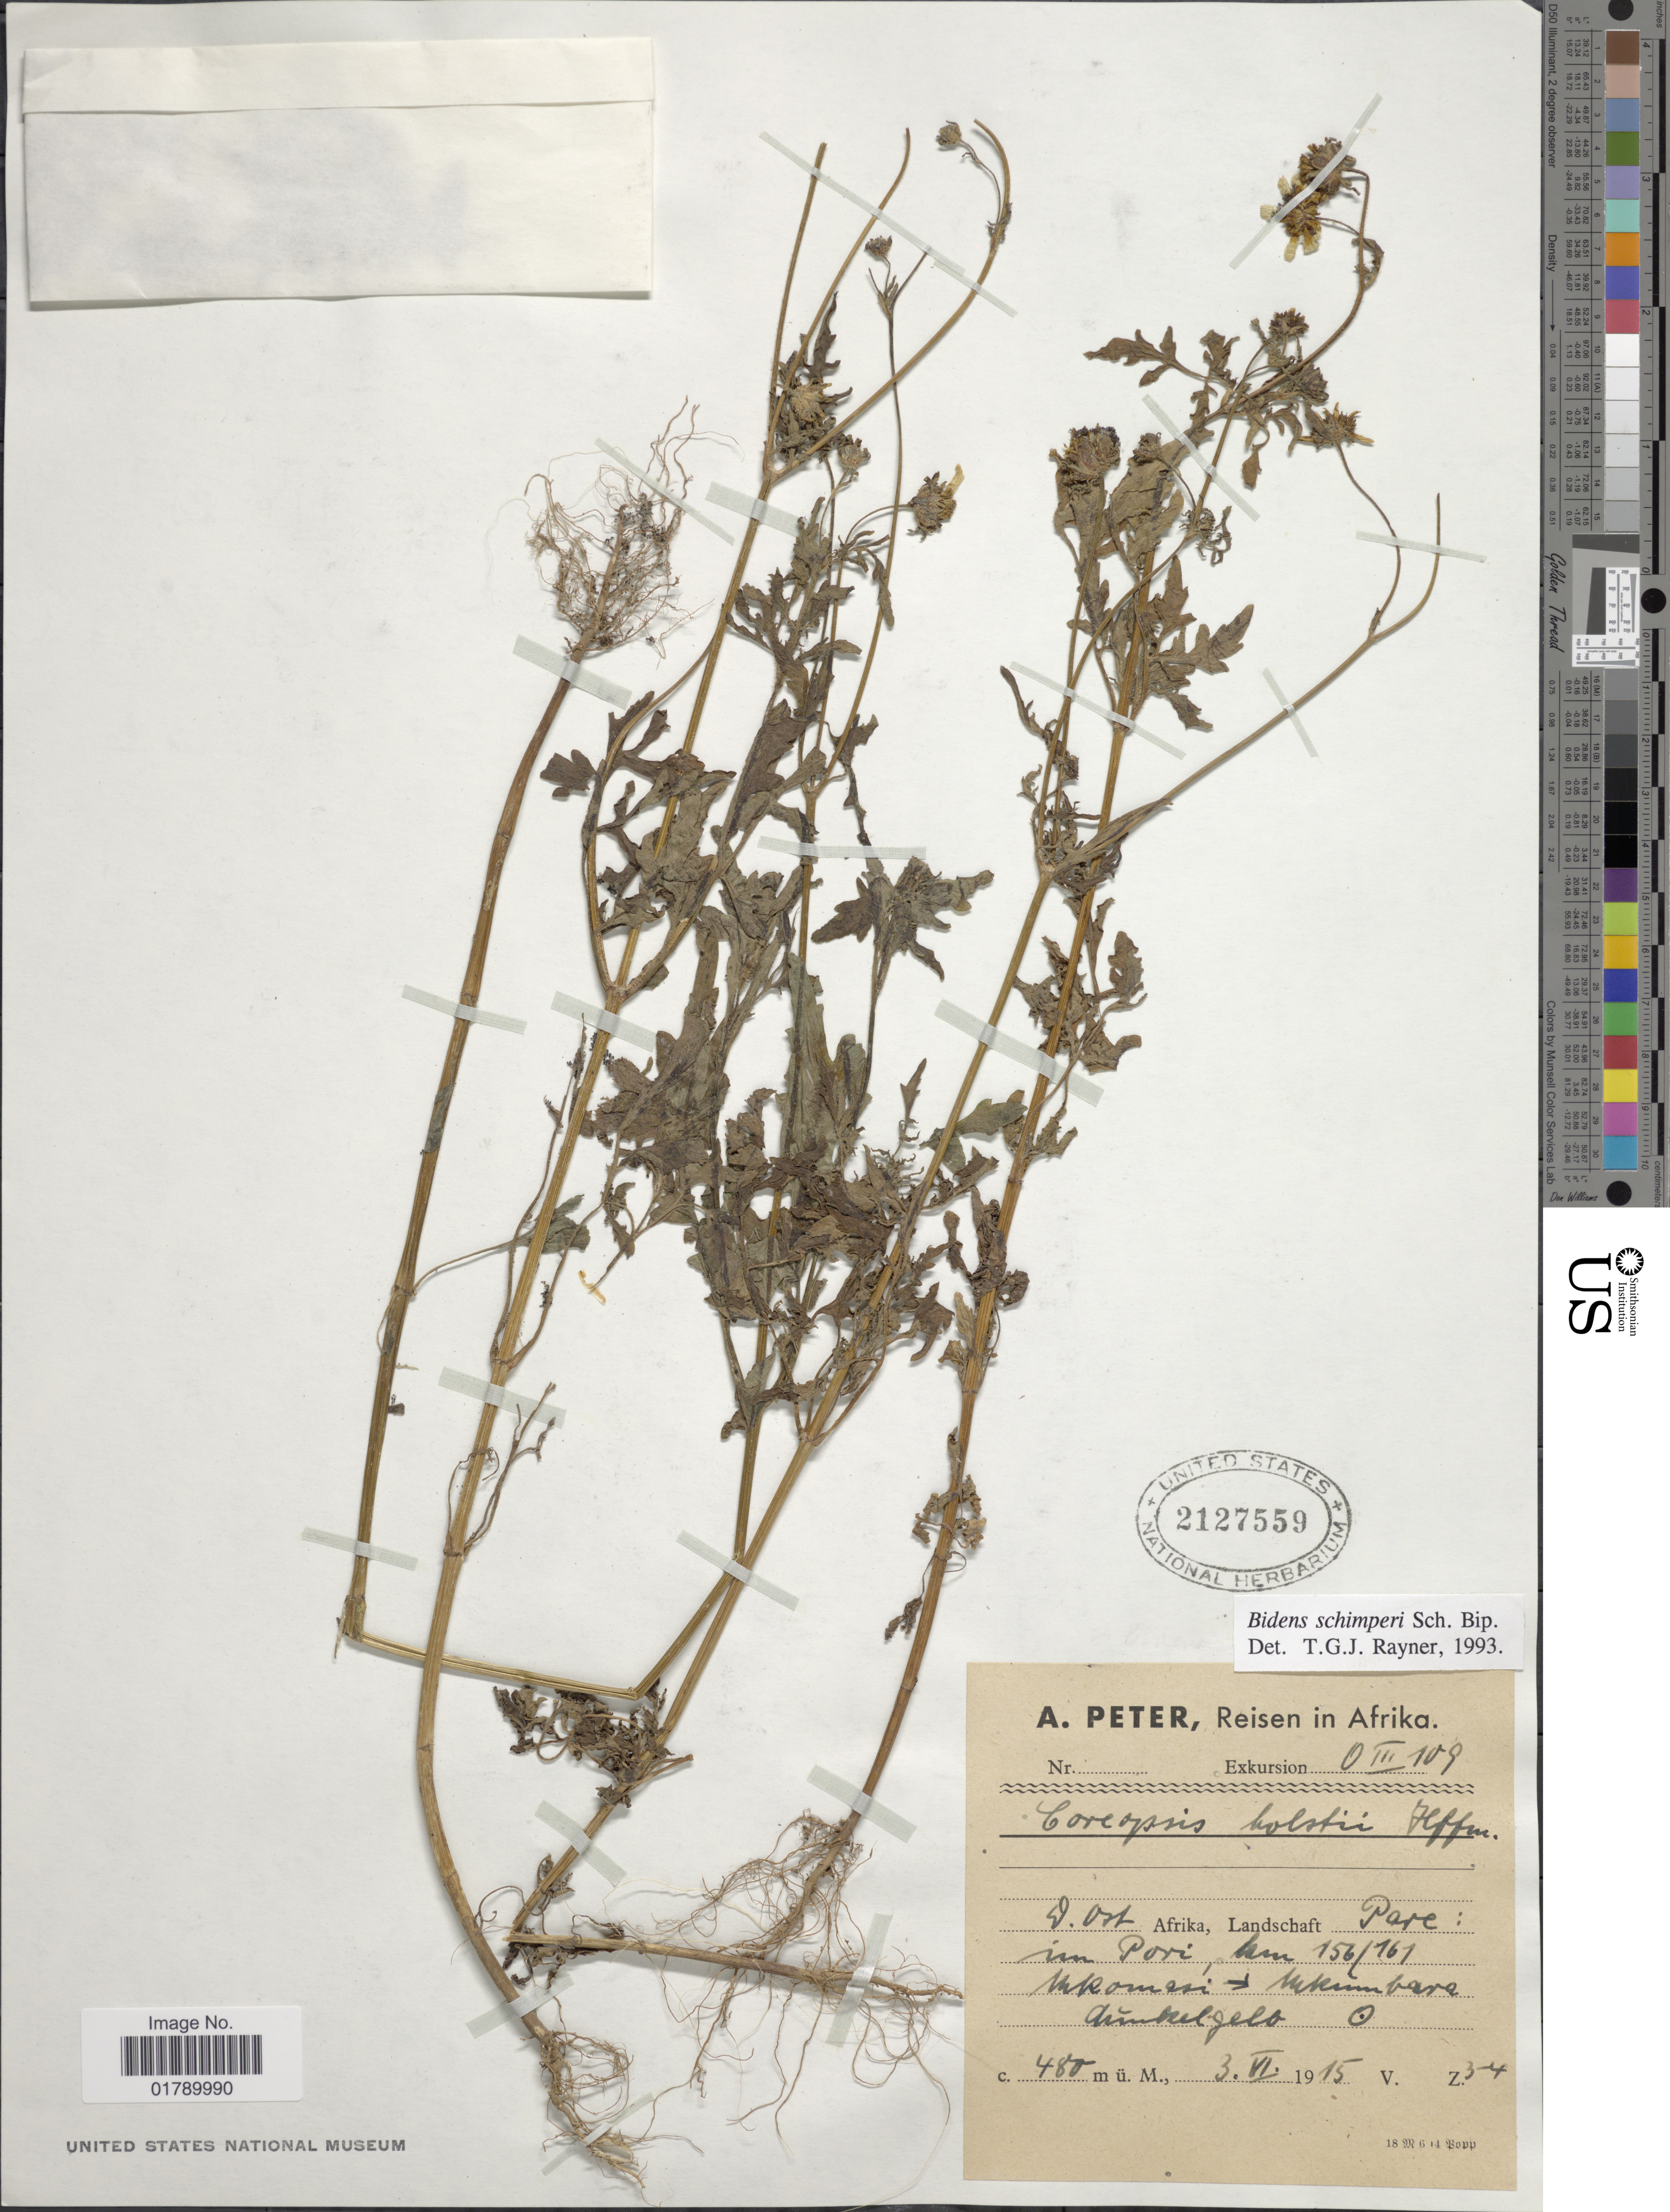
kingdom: Plantae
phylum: Tracheophyta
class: Magnoliopsida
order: Asterales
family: Asteraceae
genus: Bidens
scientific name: Bidens schimperi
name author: Sch. Bip. ex Walpers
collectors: A. Peter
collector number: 0III109*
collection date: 1915-06-03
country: Tanzania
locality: D. Ost Afrika, Landschaft Pare: in Pori, km 156/161, Mkomazi, Mkumbara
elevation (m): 480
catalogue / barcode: US 2127559